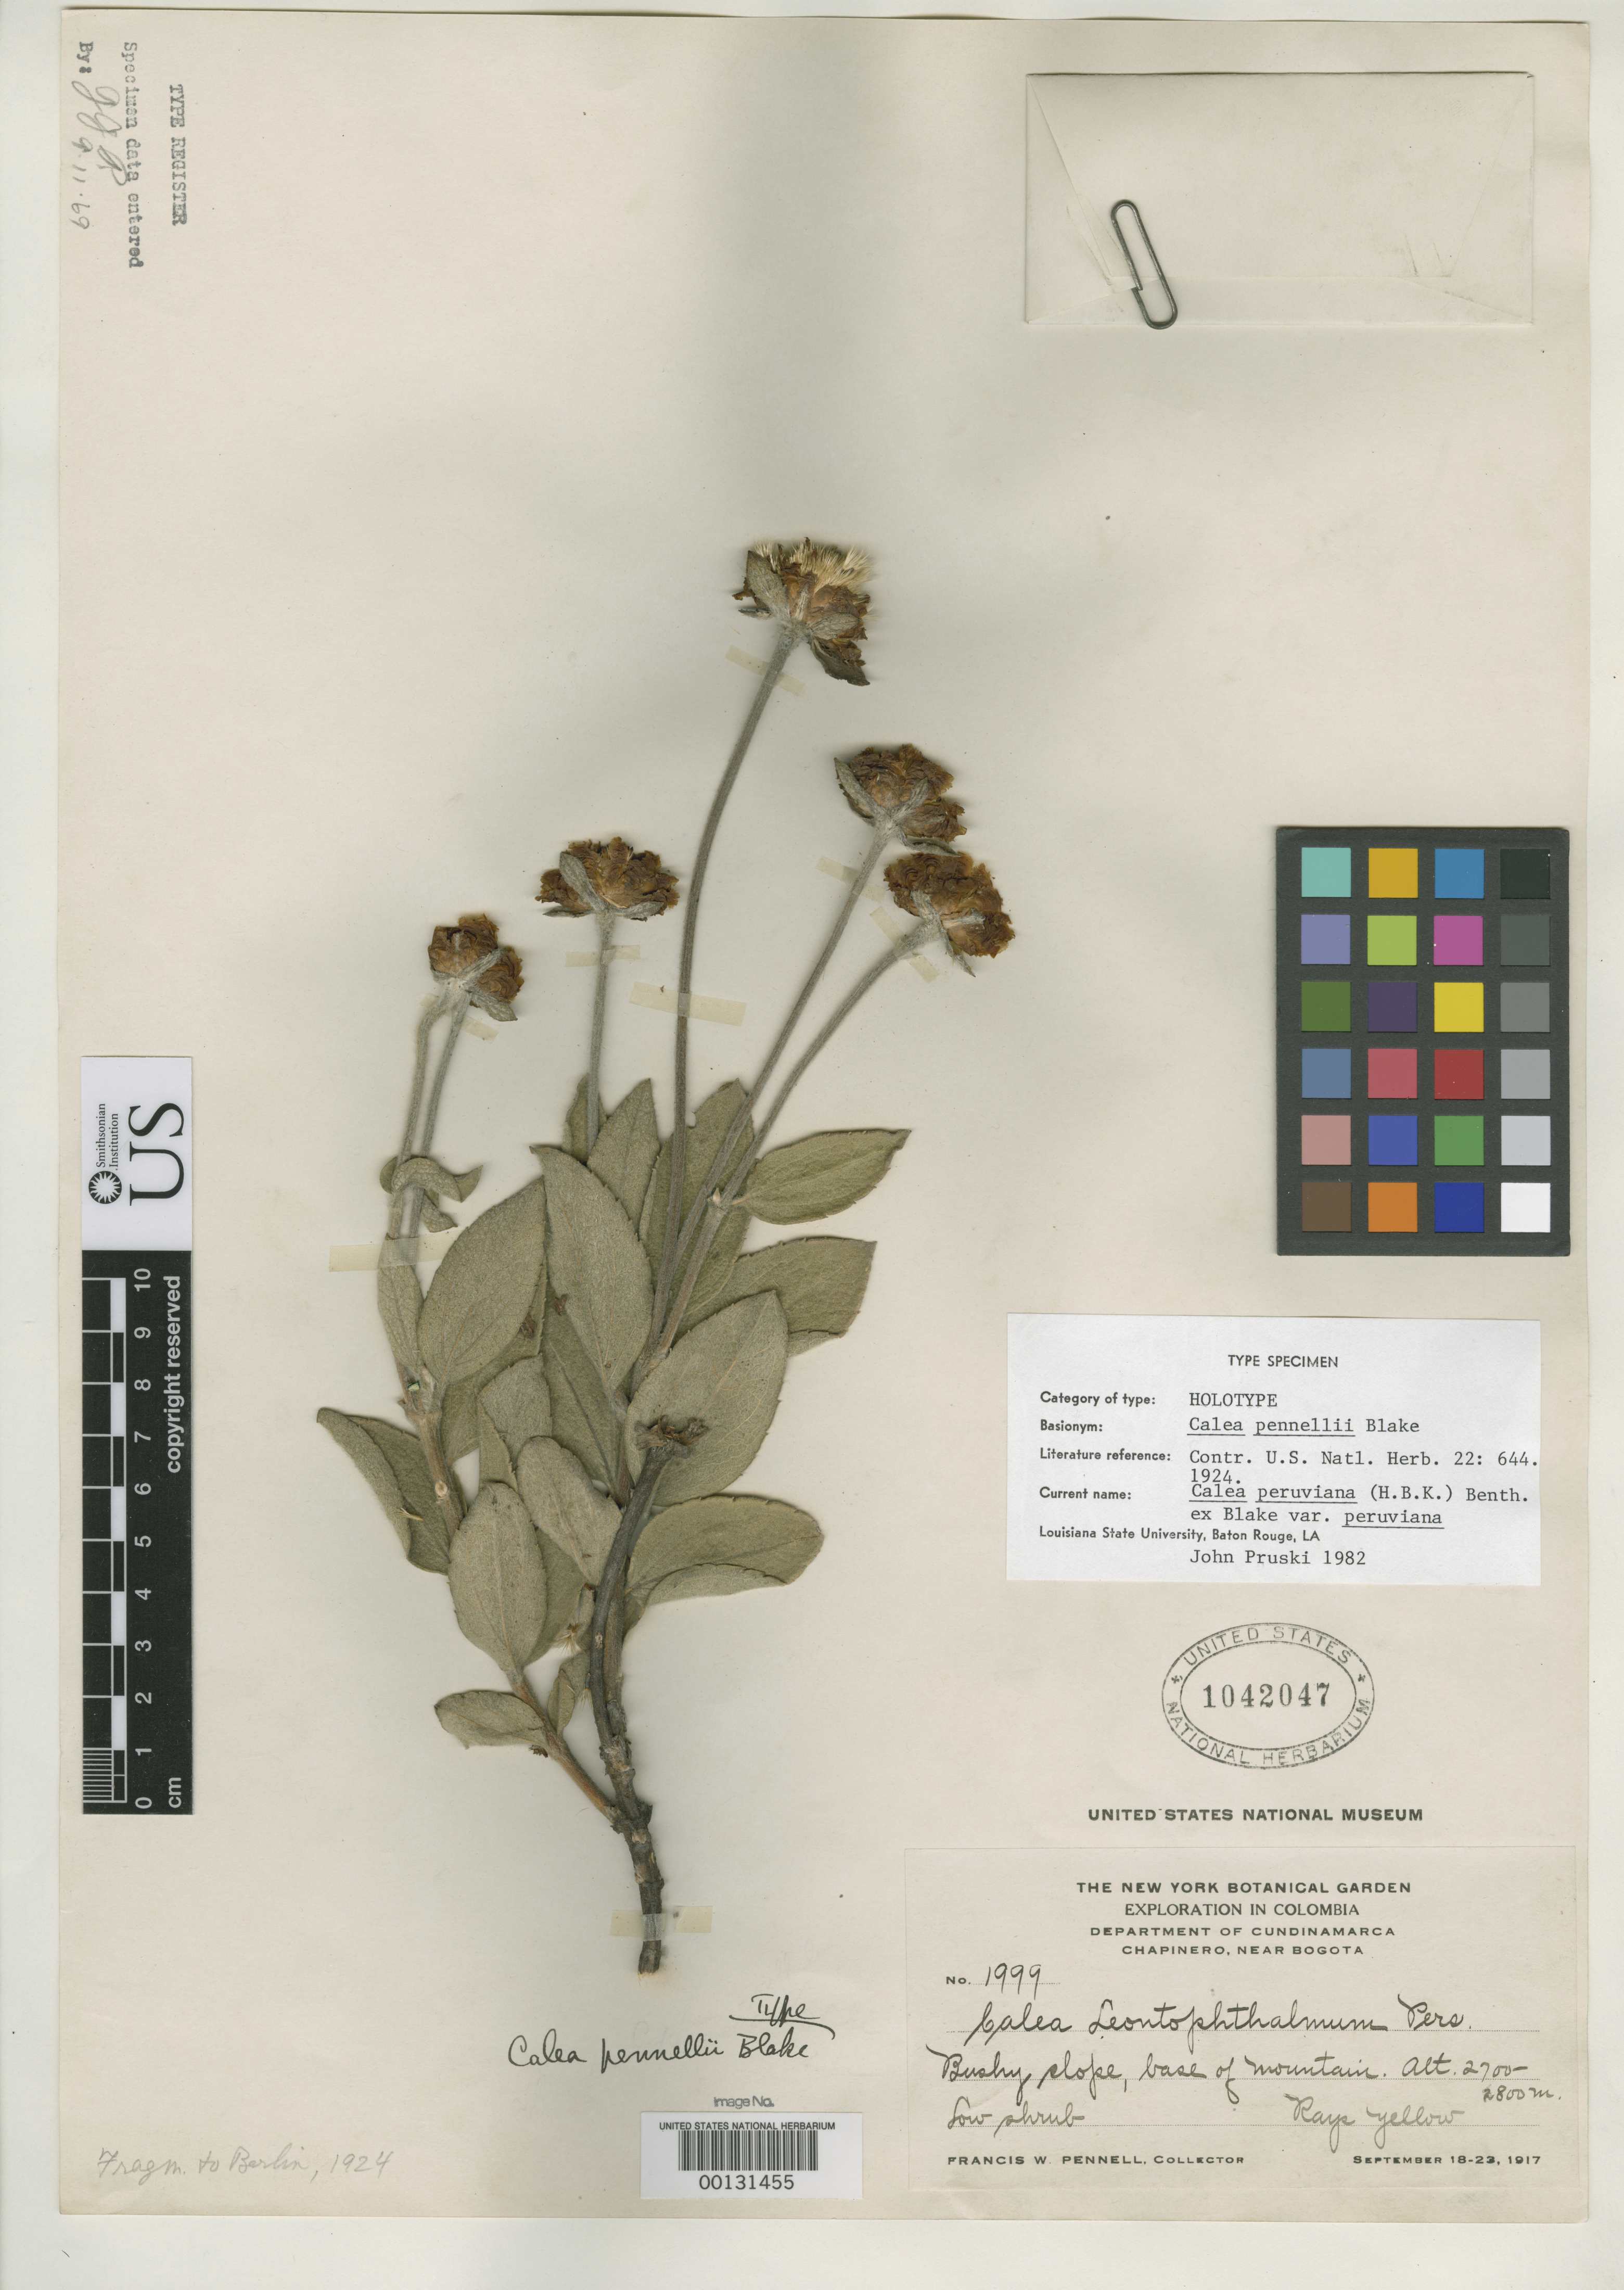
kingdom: Plantae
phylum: Tracheophyta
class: Magnoliopsida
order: Asterales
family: Asteraceae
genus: Calea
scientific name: Calea pennellii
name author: S.F. Blake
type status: Holotype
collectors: F. W. Pennell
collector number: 1999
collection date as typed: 18 Sep 1918 to 23 Sep 1918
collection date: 1918-09-18/1918-09-23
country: Colombia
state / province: Bogota D.C.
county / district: Bogotá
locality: Chapinero.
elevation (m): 2700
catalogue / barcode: US 1042047